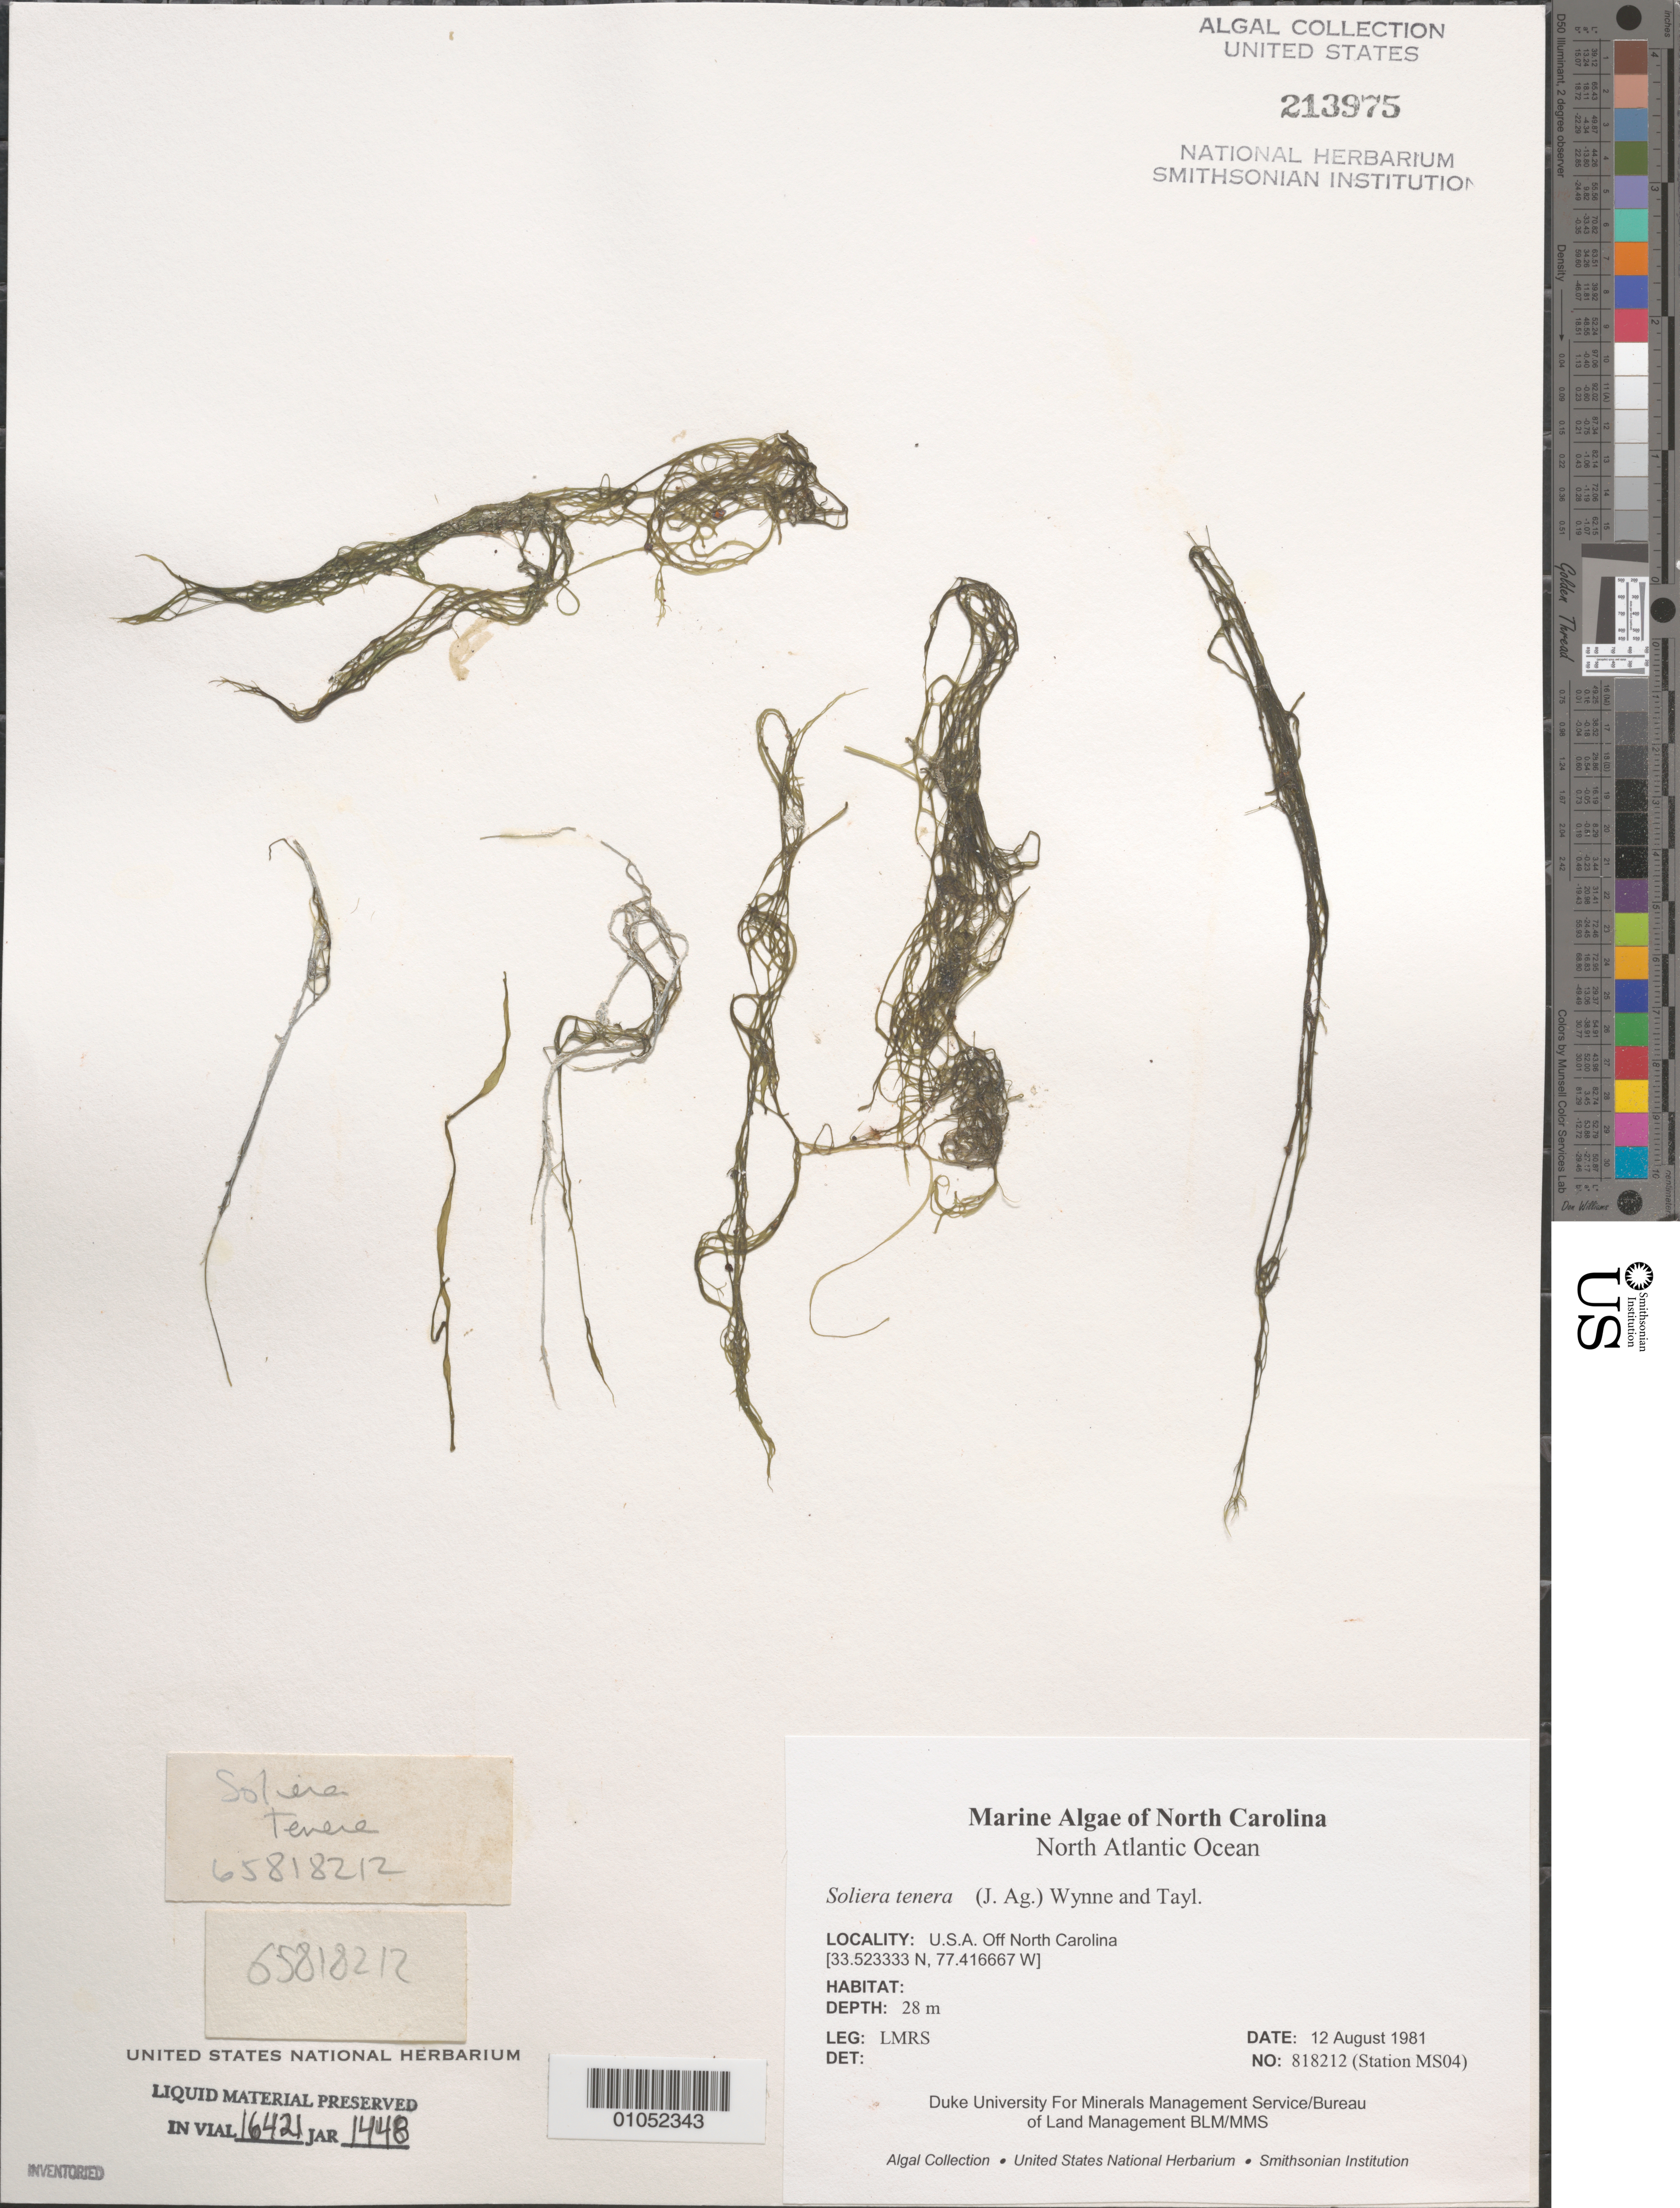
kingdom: Plantae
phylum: Rhodophyta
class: Florideophyceae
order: Gigartinales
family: Solieriaceae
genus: Solieria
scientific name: Solieria filiformis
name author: (Kütz.) P.W. Gabrielson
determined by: Algae name updating Project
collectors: LMRS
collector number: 818212 (Station MS04)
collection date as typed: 12 Aug 1981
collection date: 1981-08-12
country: United States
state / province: North Carolina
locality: North Atlantic Ocean off North Carolina coast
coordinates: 33.523333 N, 77.416667 W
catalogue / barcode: US 213975